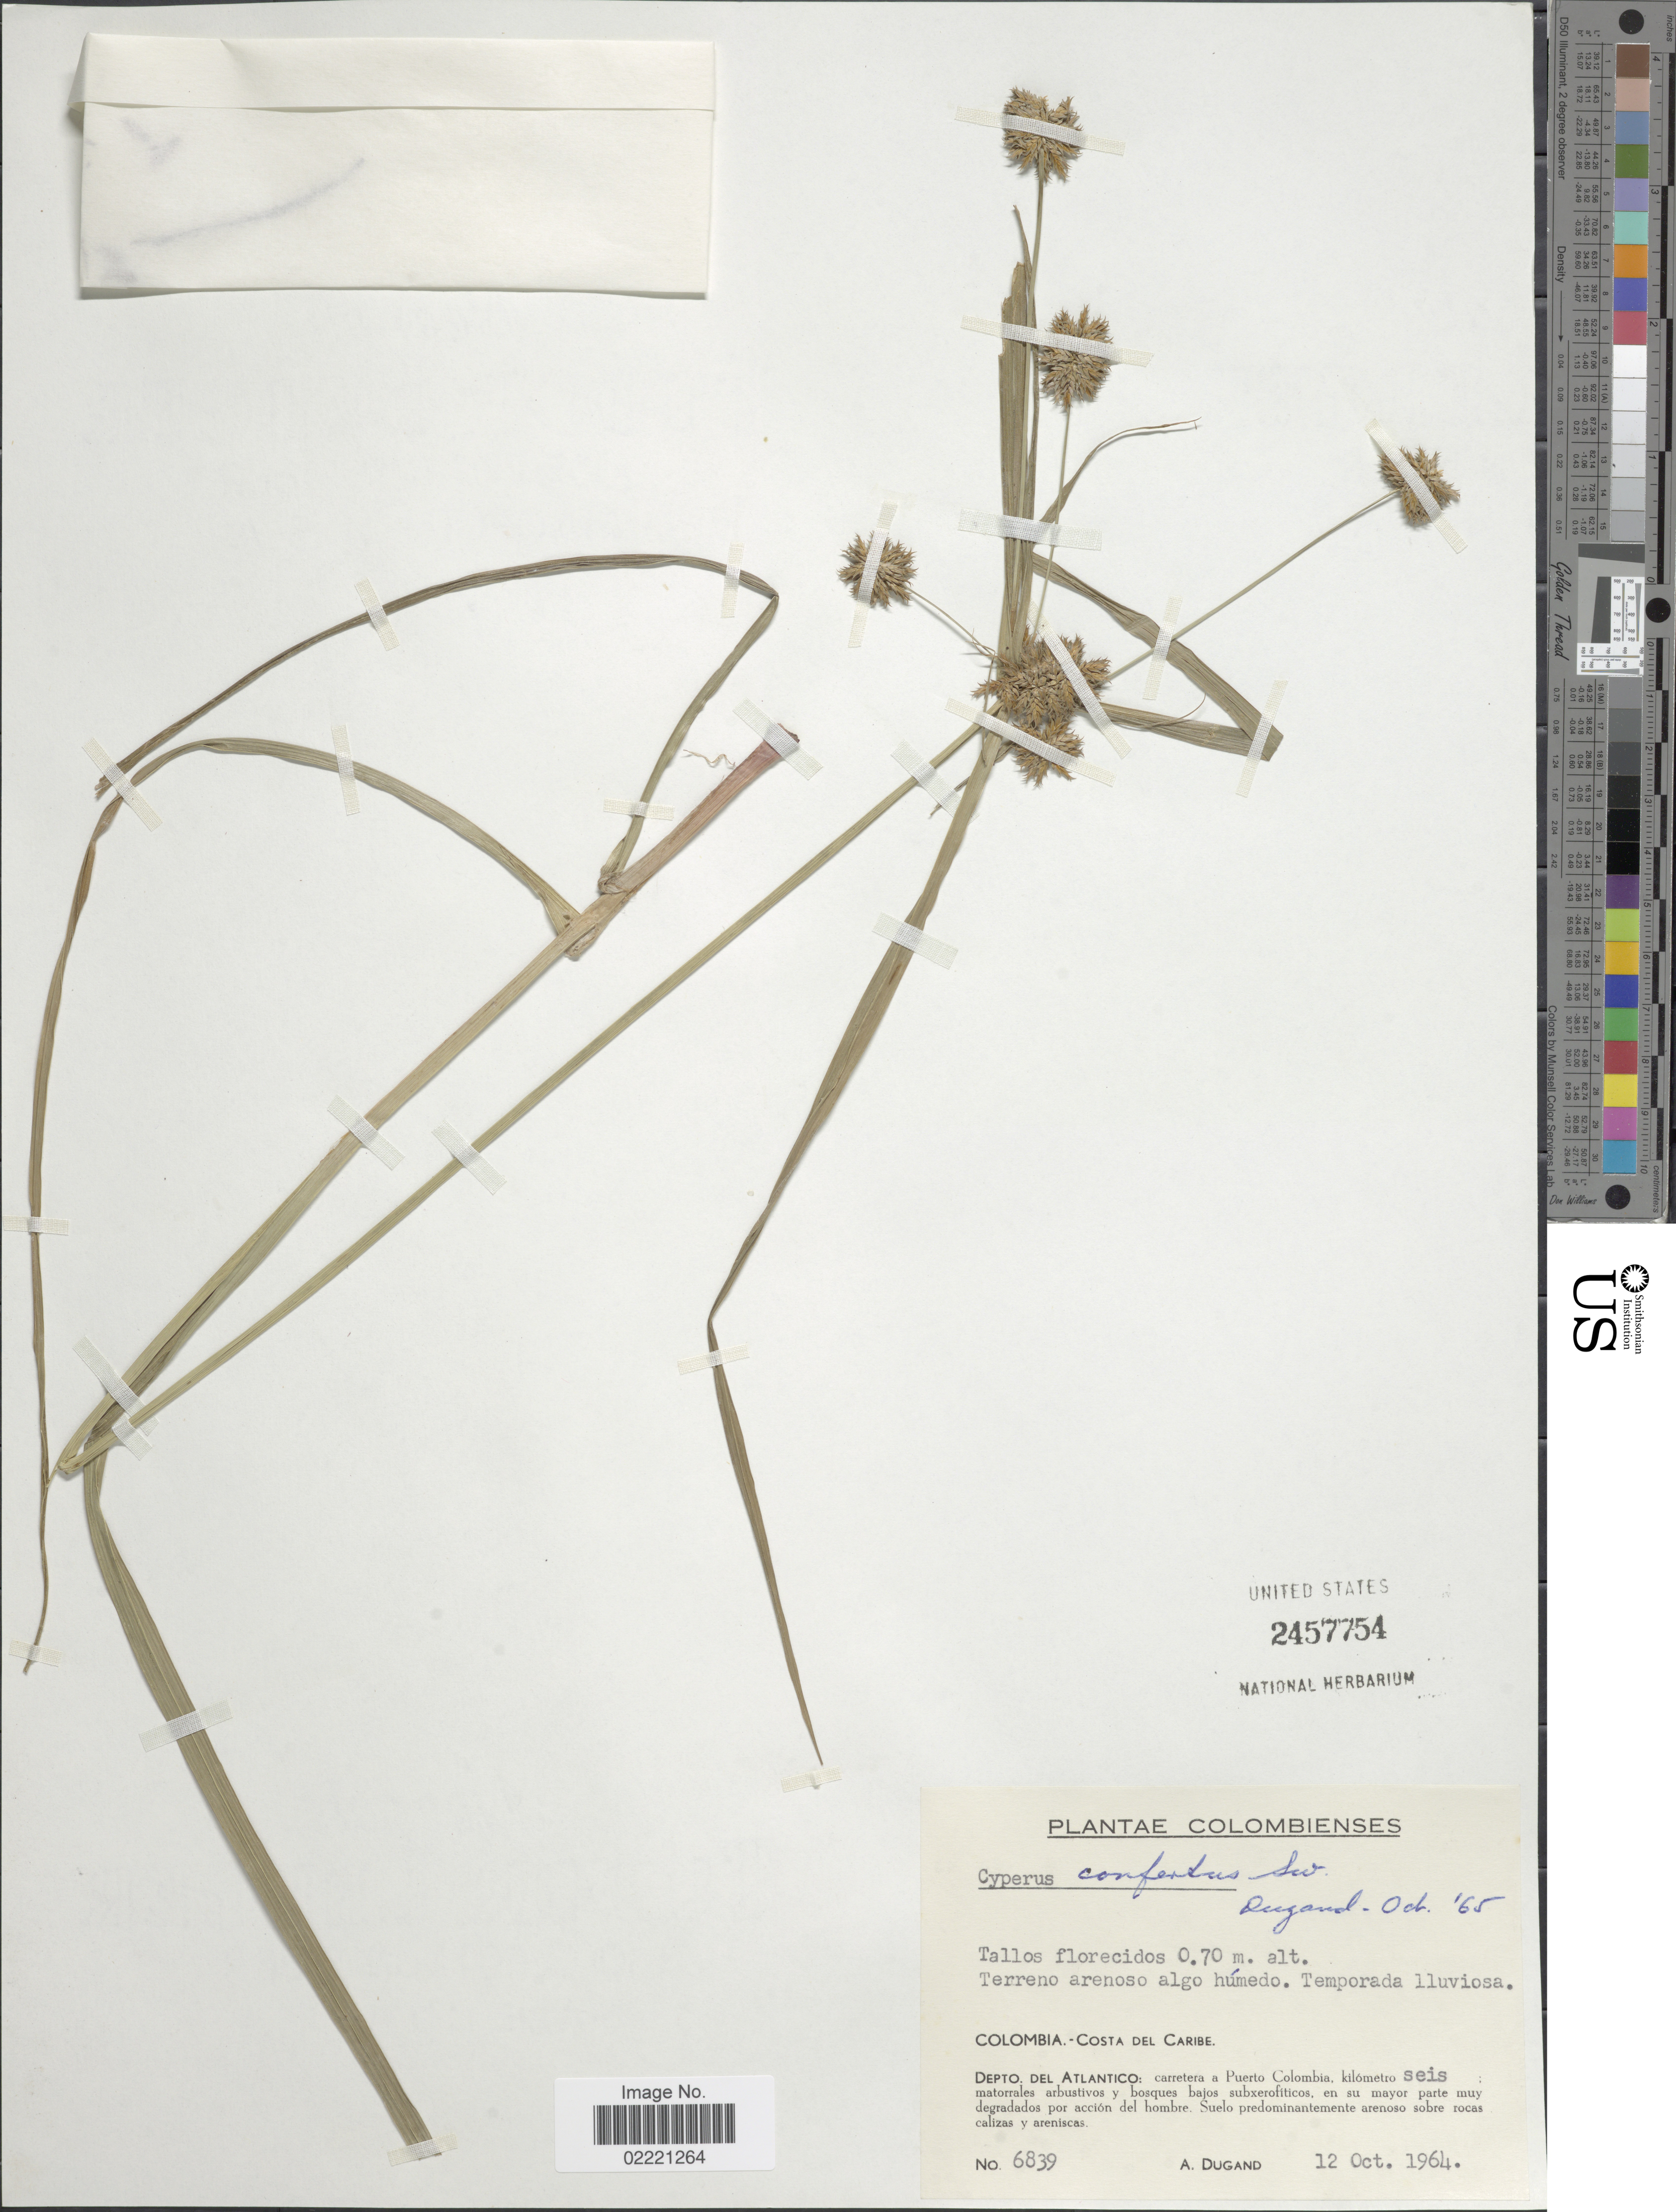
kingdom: Plantae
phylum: Tracheophyta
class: Liliopsida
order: Poales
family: Cyperaceae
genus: Cyperus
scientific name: Cyperus confertus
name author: Sw.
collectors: A. Dugand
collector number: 6839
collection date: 1964-10-12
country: Colombia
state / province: Atlántico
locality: Terreno arenoso algo humedo, Costa del Caribe, carretera a Puerto Colombia, kilometro seis matorrales arbustivo y bosques bajos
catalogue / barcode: US 2457754